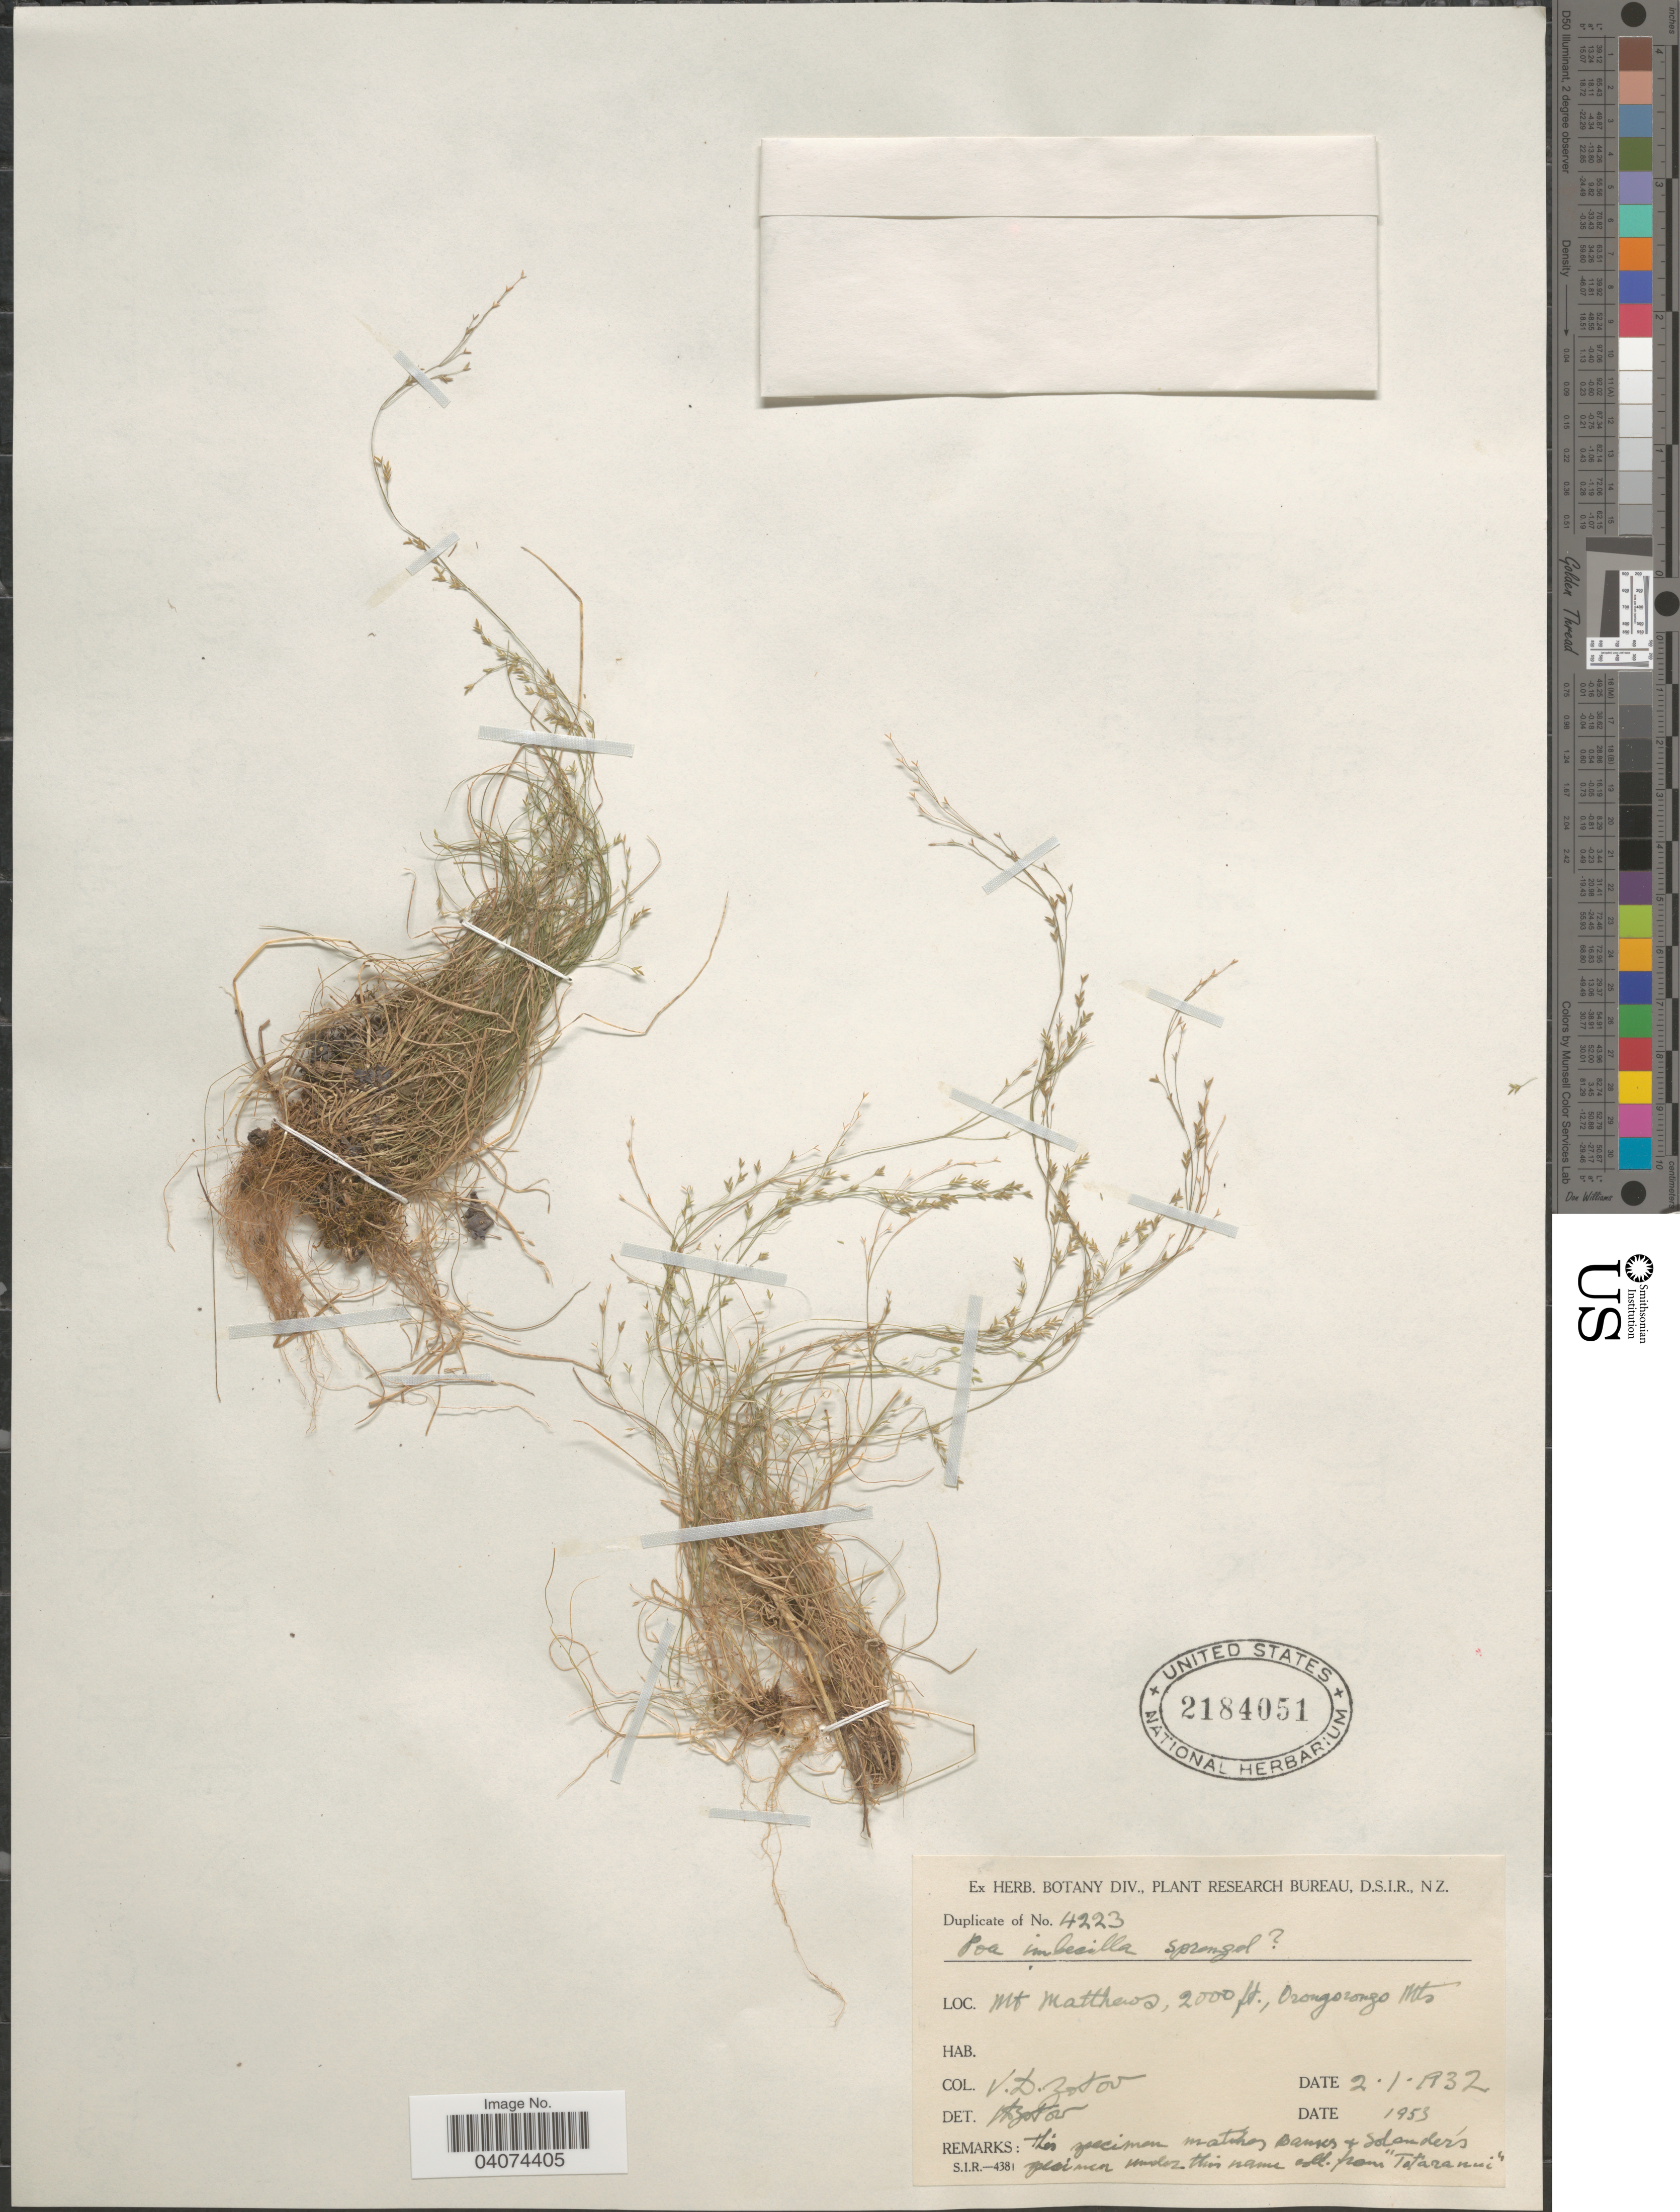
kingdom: Plantae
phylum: Tracheophyta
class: Liliopsida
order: Poales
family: Poaceae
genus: Poa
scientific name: Poa imbecilla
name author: Sol. ex Spreng.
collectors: V. Zotov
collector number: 4223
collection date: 1932-01-02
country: New Zealand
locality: Mt Matthews, Orongorongo Mts.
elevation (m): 610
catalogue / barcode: US 2184051